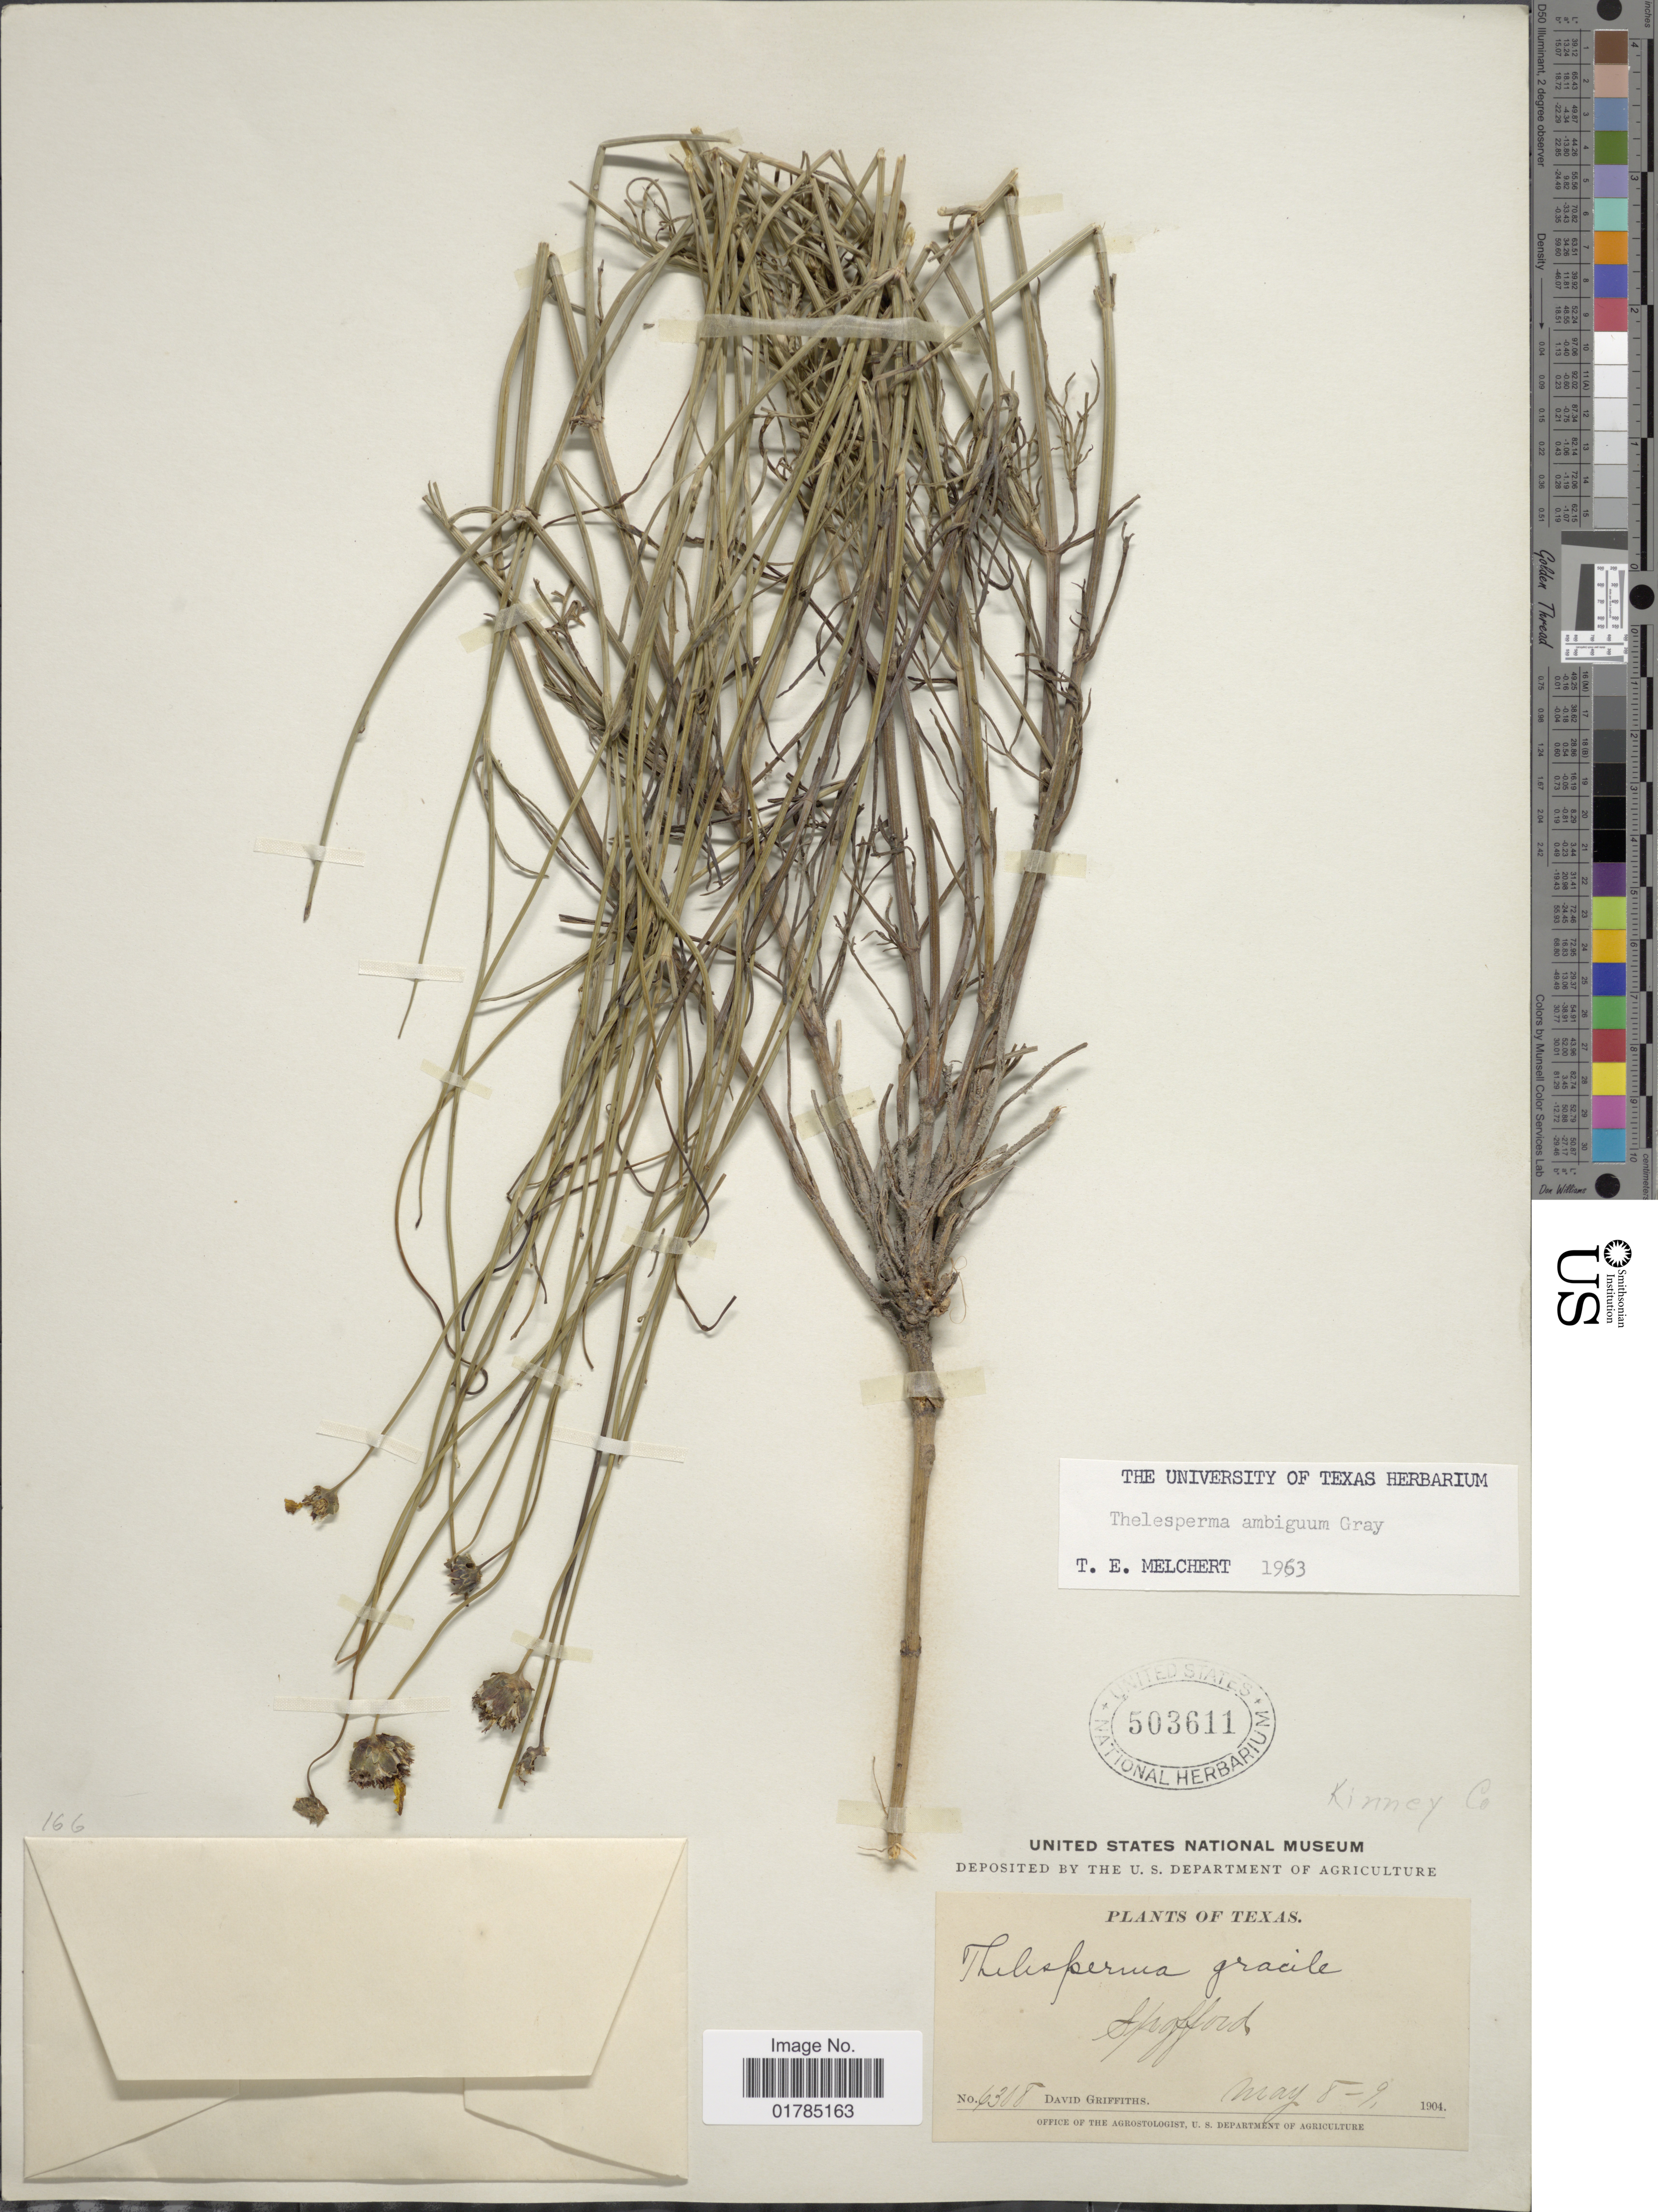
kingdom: Plantae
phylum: Tracheophyta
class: Magnoliopsida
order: Asterales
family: Asteraceae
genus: Thelesperma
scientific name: Thelesperma ambiguum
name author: A. Gray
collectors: D. Griffiths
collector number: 6308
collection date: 1904-05-08/1904-05-09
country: United States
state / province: Texas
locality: Stafford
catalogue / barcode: US 503611